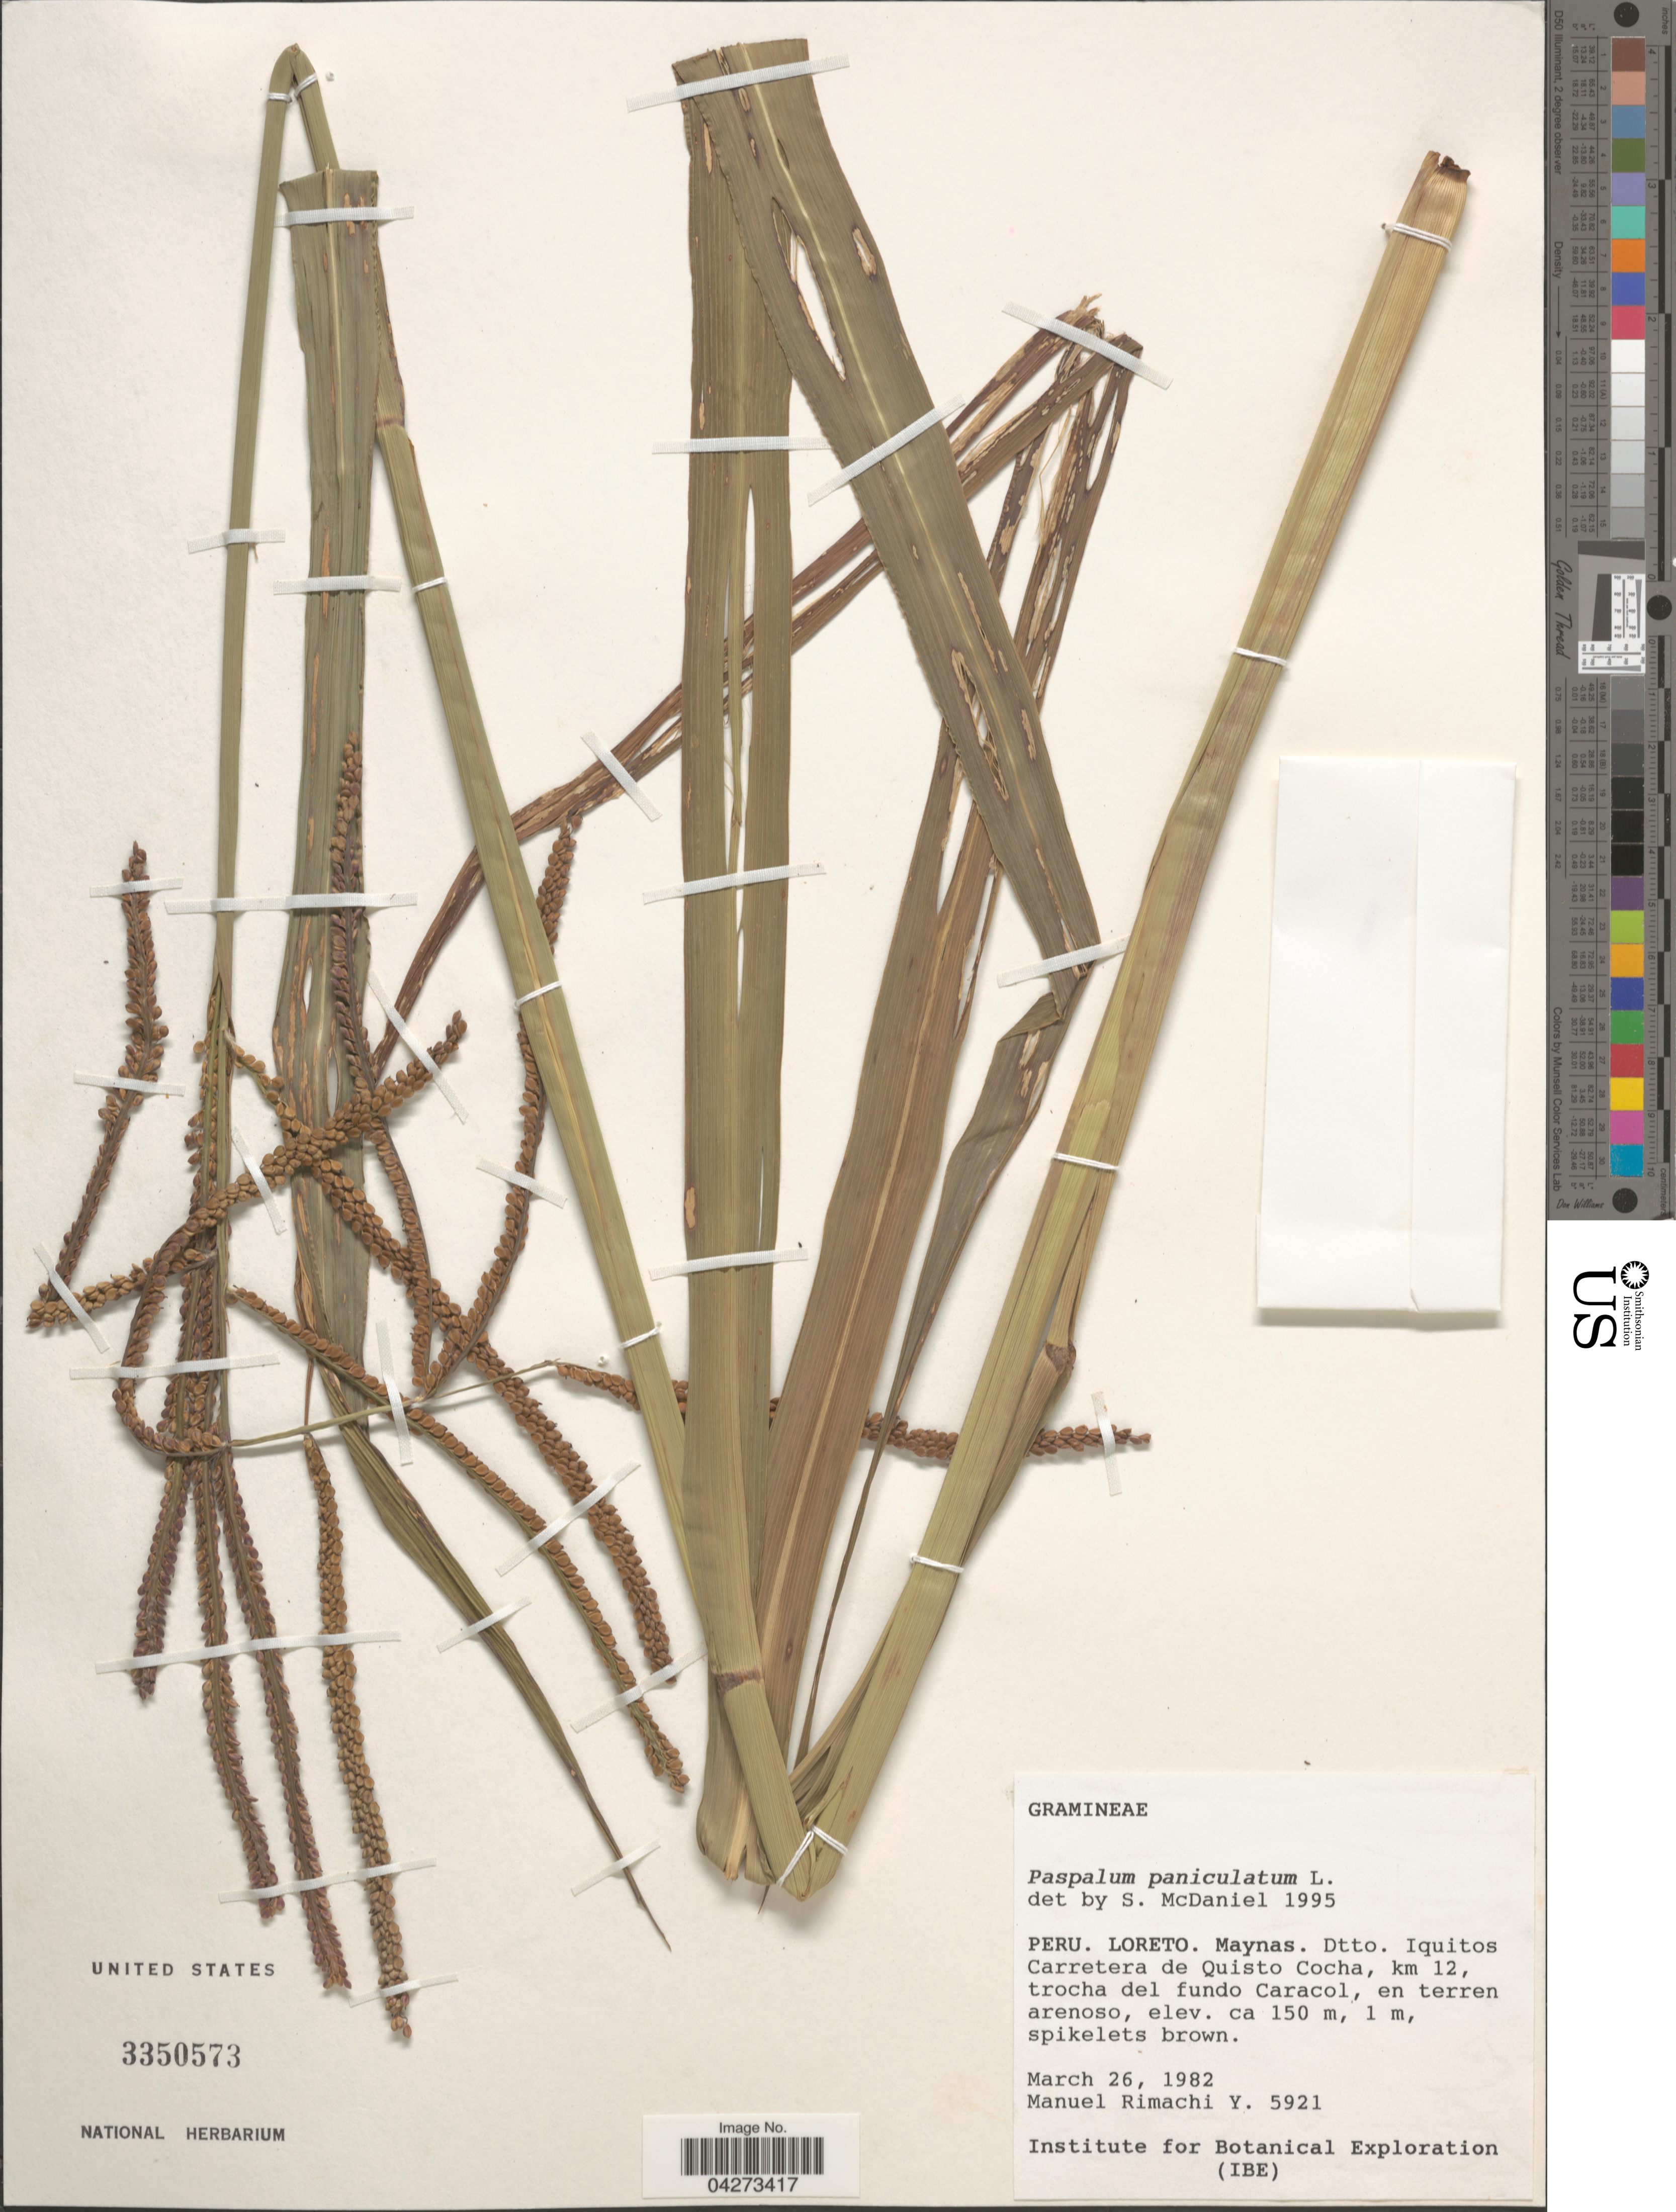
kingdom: Plantae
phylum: Tracheophyta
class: Liliopsida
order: Poales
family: Poaceae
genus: Paspalum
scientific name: Paspalum paniculatum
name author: L.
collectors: M. Rimachi Y.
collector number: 5921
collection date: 1982-03-26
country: Peru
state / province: Loreto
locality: Maynas. Dtto. Iquitos. Carretera de Quisto Cohca, km 12, trocha del fundo Caracol, en terren arenoso. Institute for Botanical Exploration (IBE).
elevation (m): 150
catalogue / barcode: US 3350573